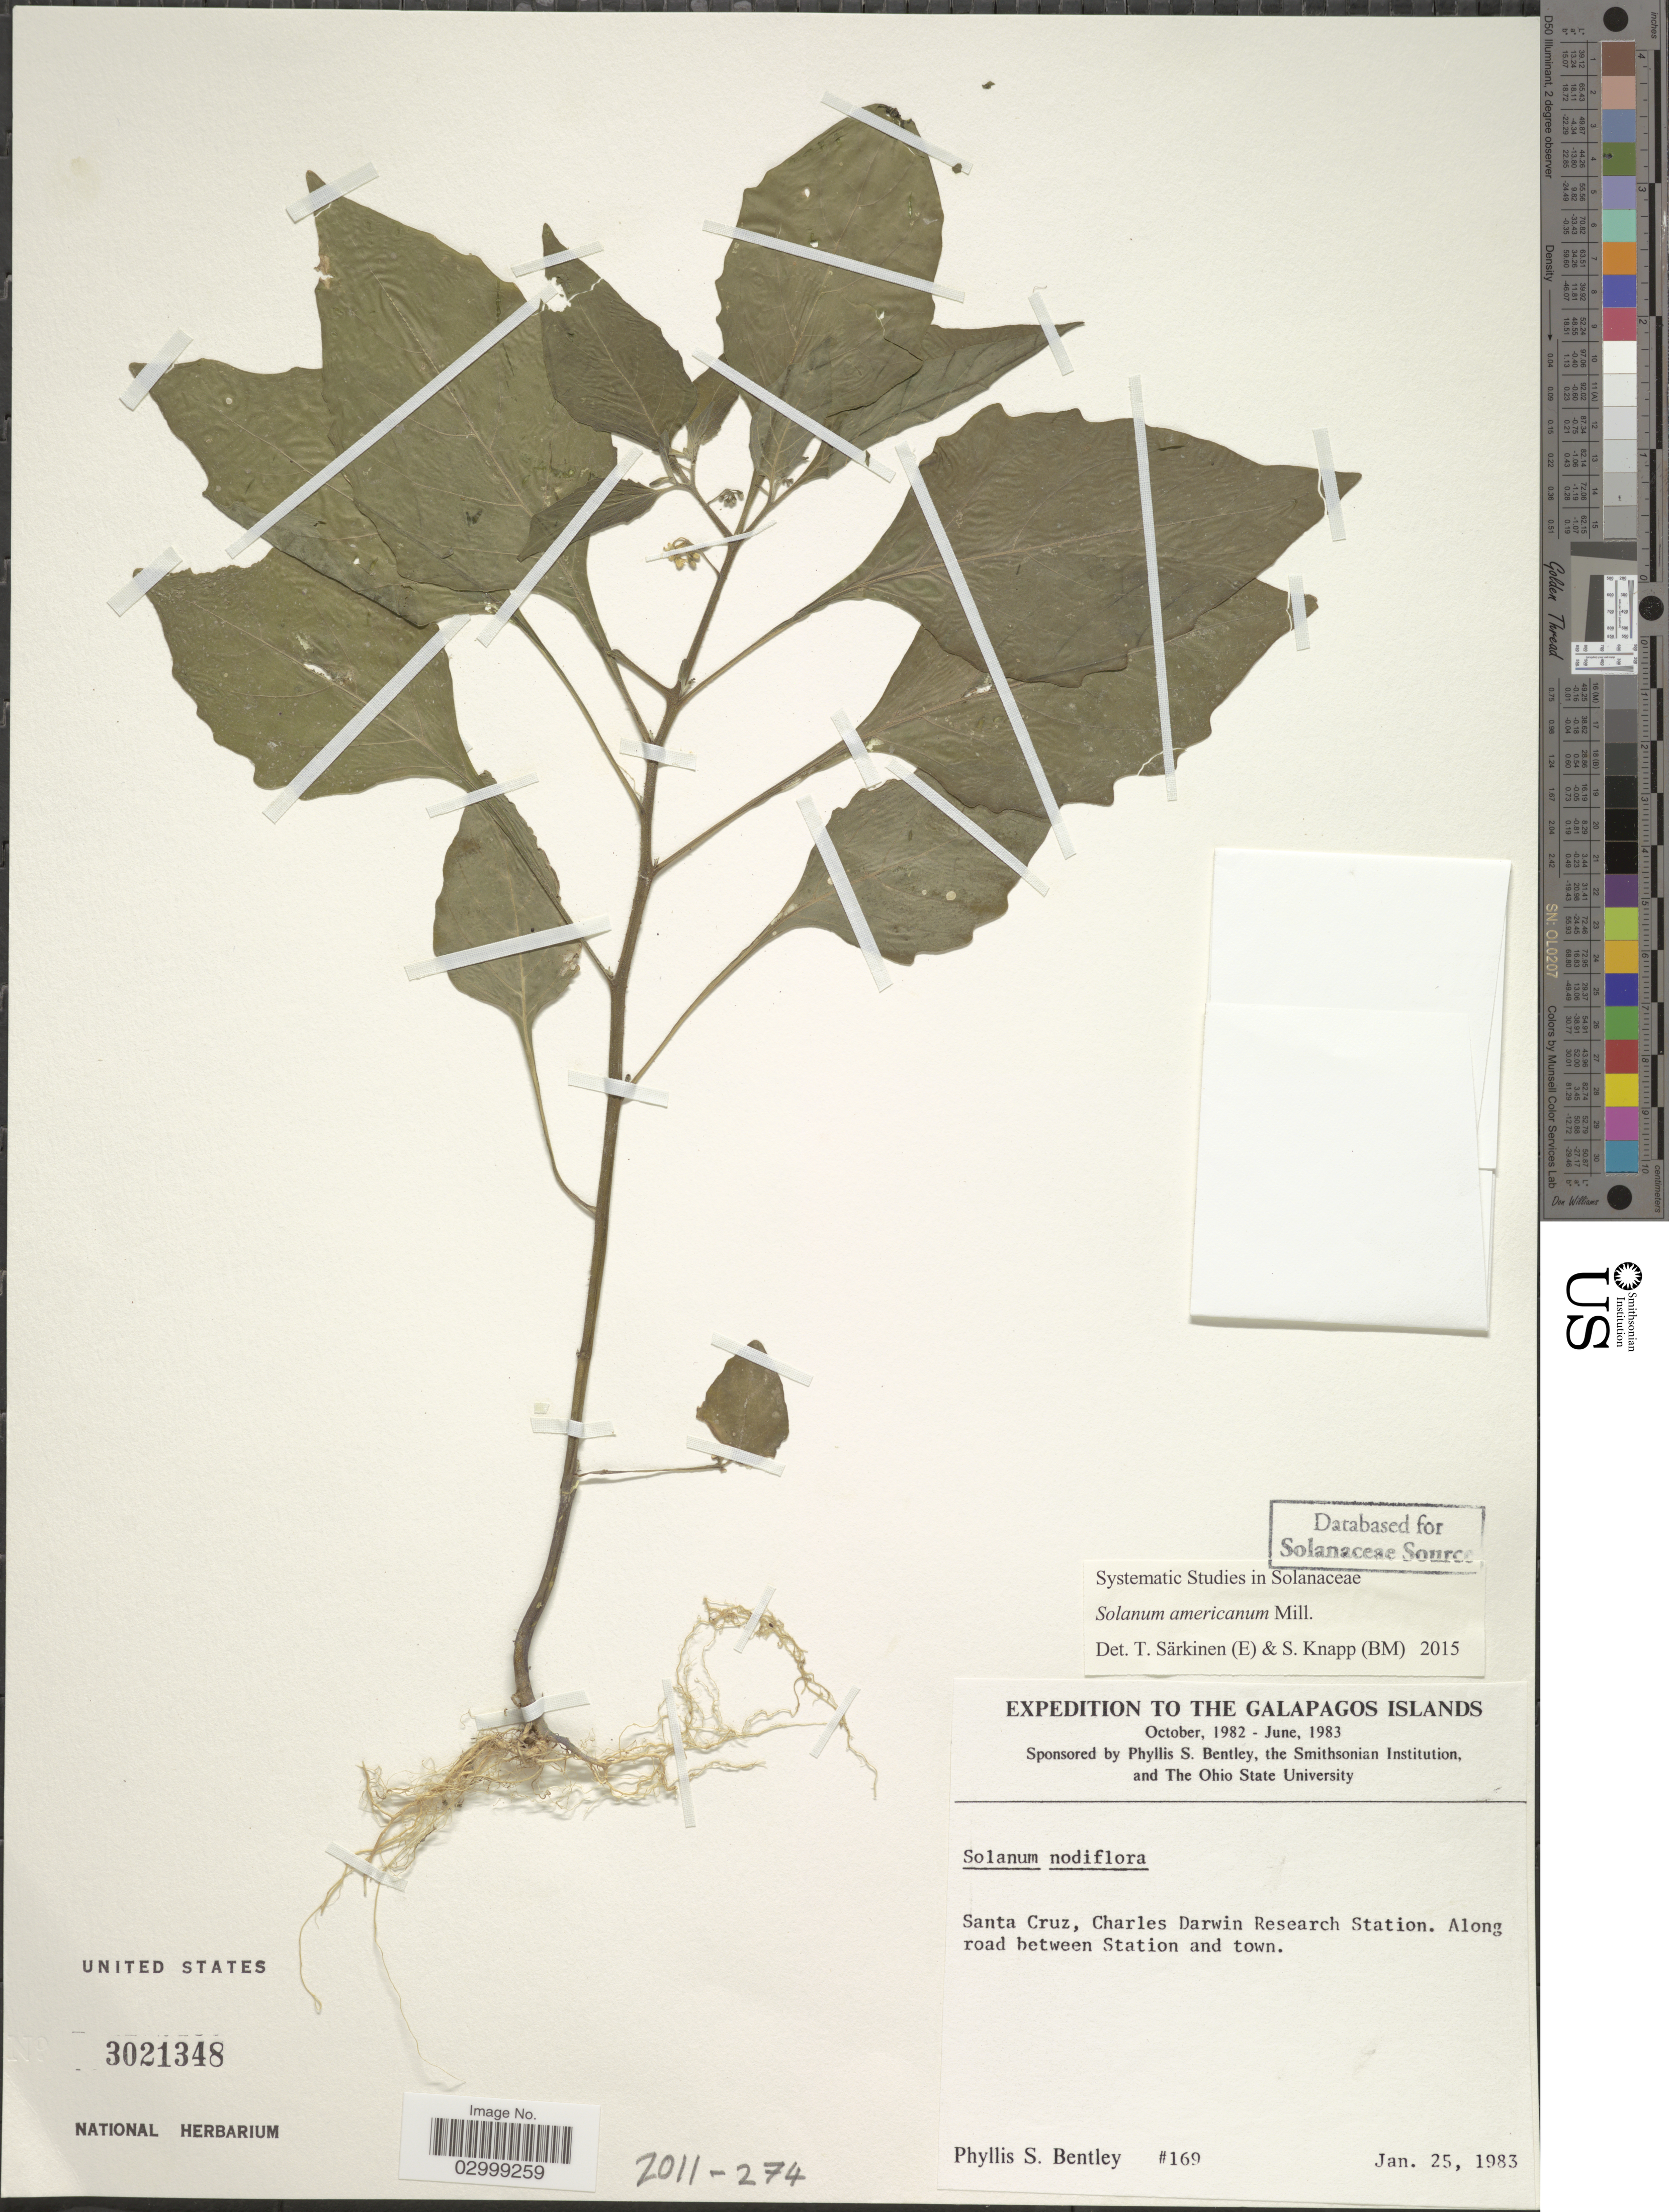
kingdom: Plantae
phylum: Tracheophyta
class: Magnoliopsida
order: Solanales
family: Solanaceae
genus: Solanum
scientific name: Solanum americanum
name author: Mill.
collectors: P. S. Bentley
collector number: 169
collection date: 1983-01-25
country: Ecuador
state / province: Colón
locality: The Galapagos Islands, Santa Cruz, Charles Darwin Research Station, Along road between Station and town.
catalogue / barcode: US 3021348